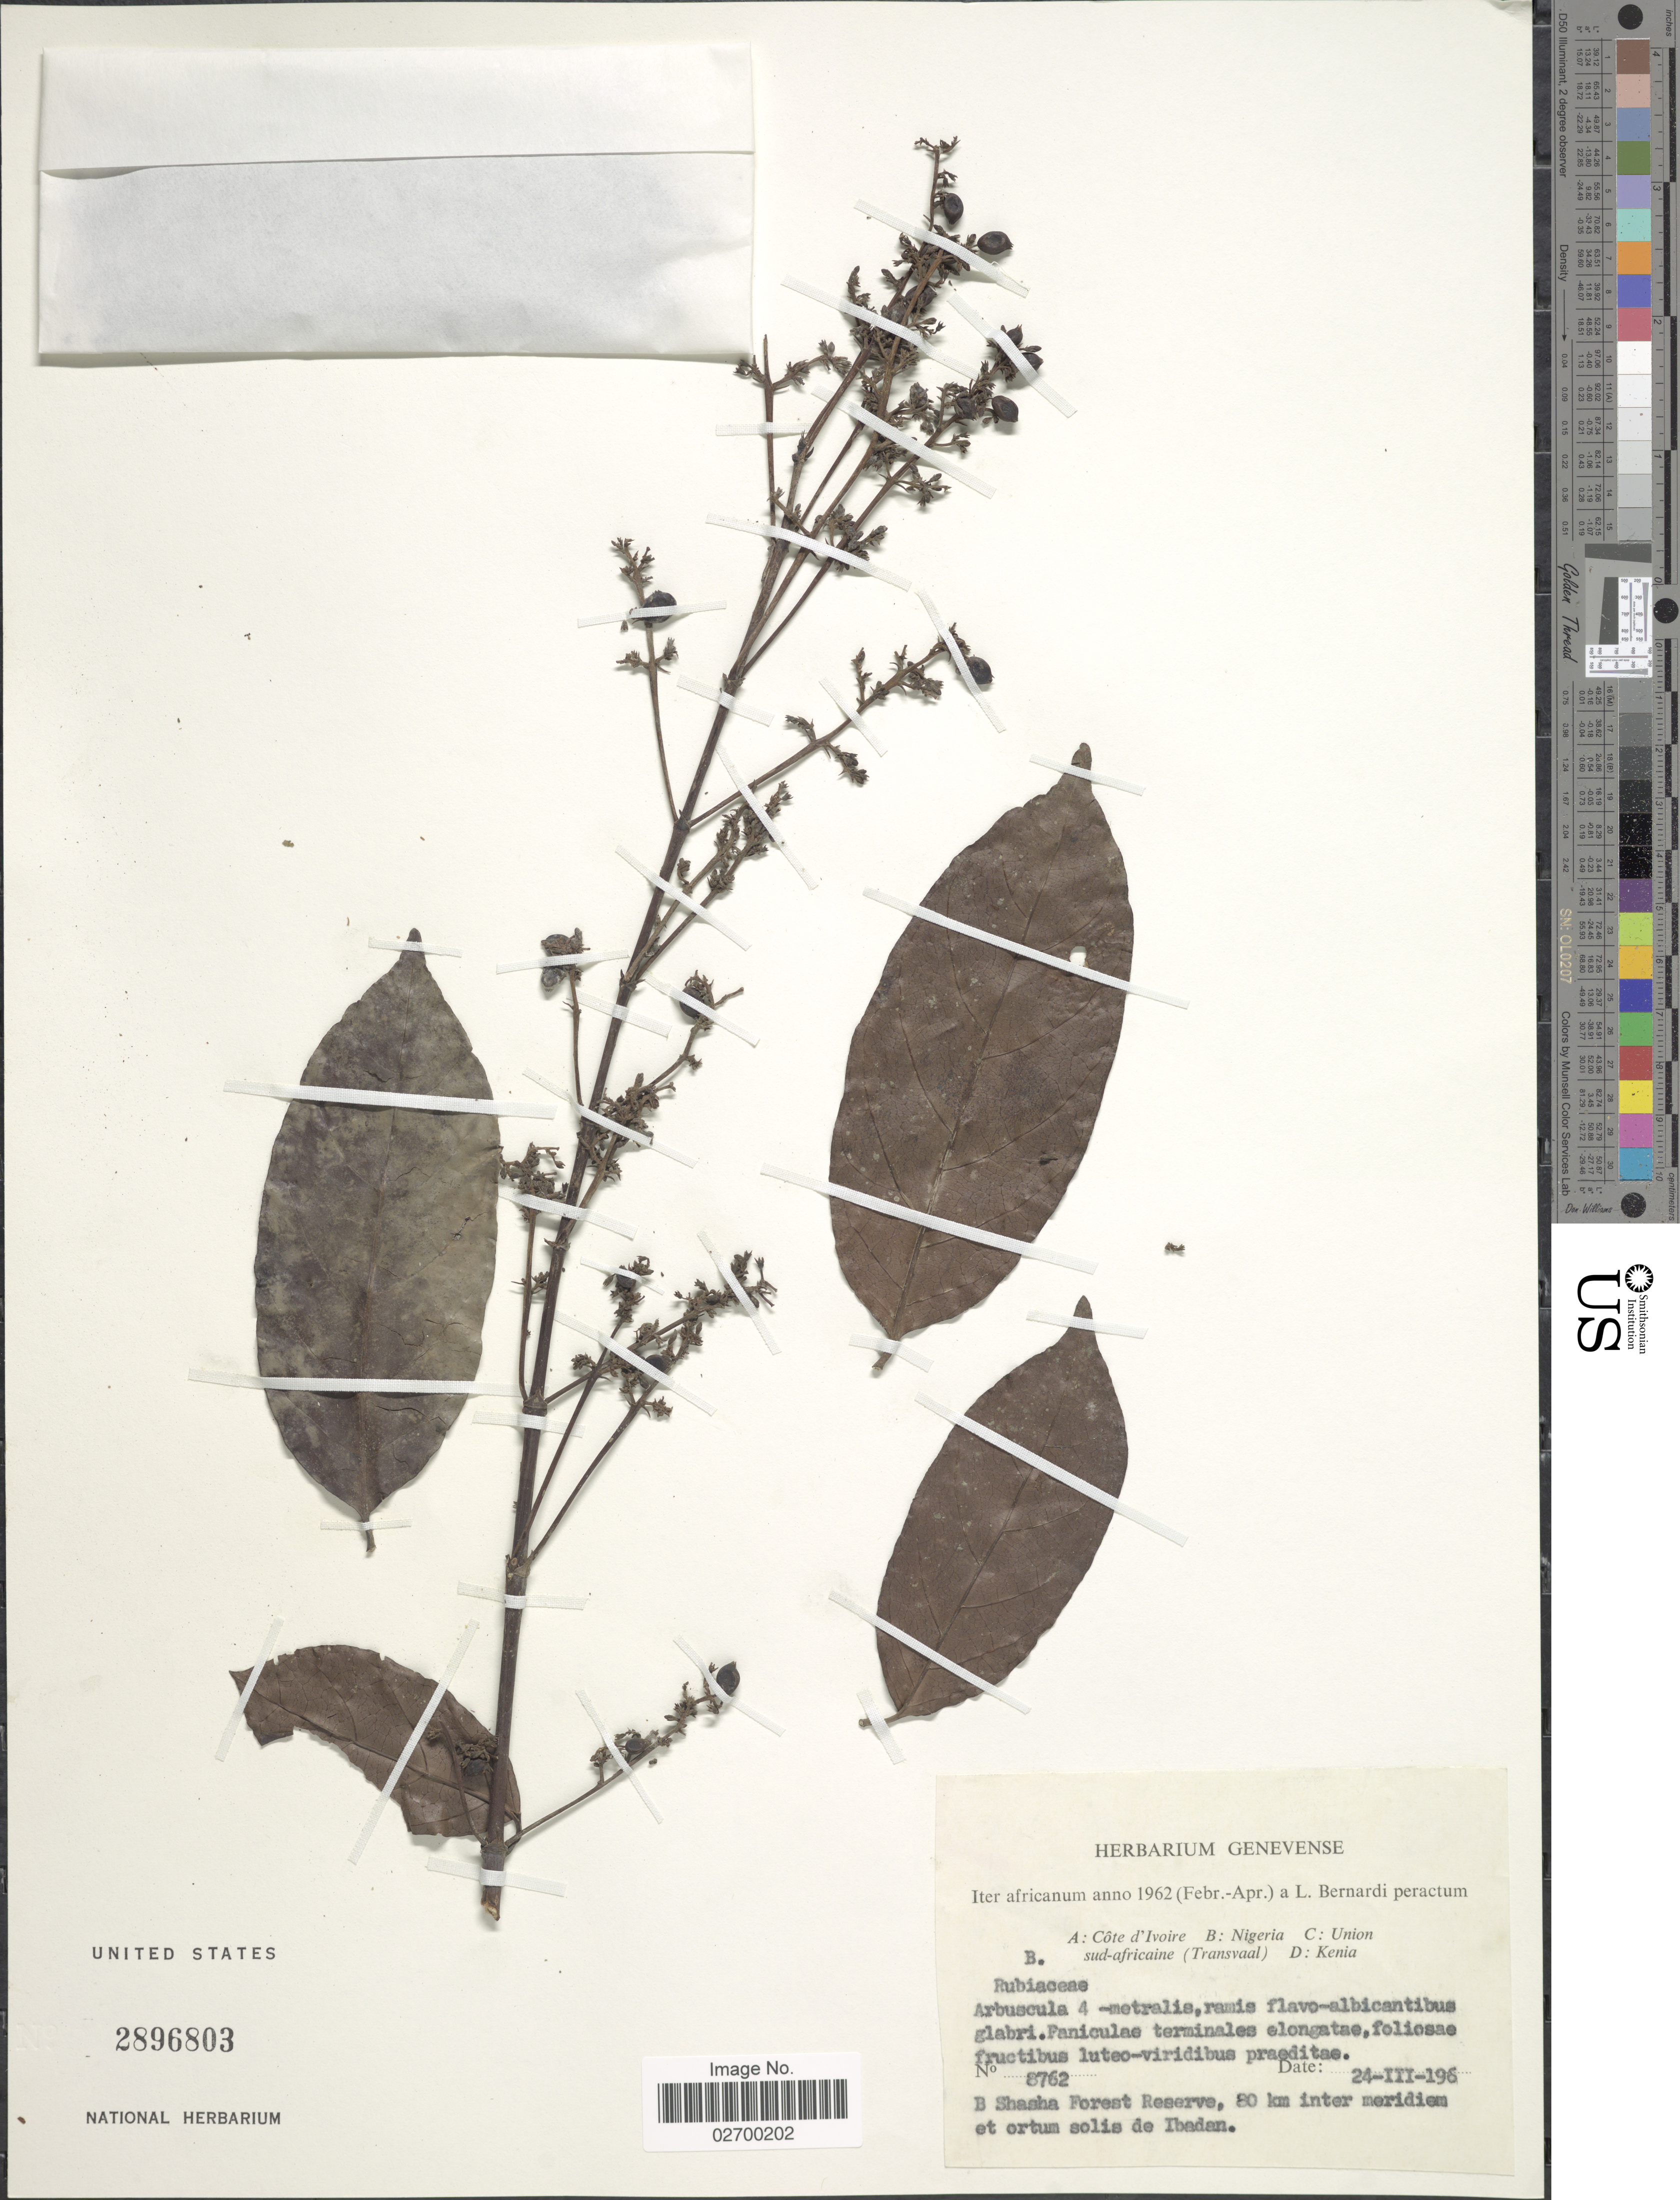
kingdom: Plantae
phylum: Tracheophyta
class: Magnoliopsida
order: Gentianales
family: Rubiaceae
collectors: L. Bernardi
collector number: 8762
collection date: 1962-03-24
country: Nigeria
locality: Shasha Forest Reserve, 80 km inter meridiem et ortum solis de Ibadan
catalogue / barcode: US 2896803